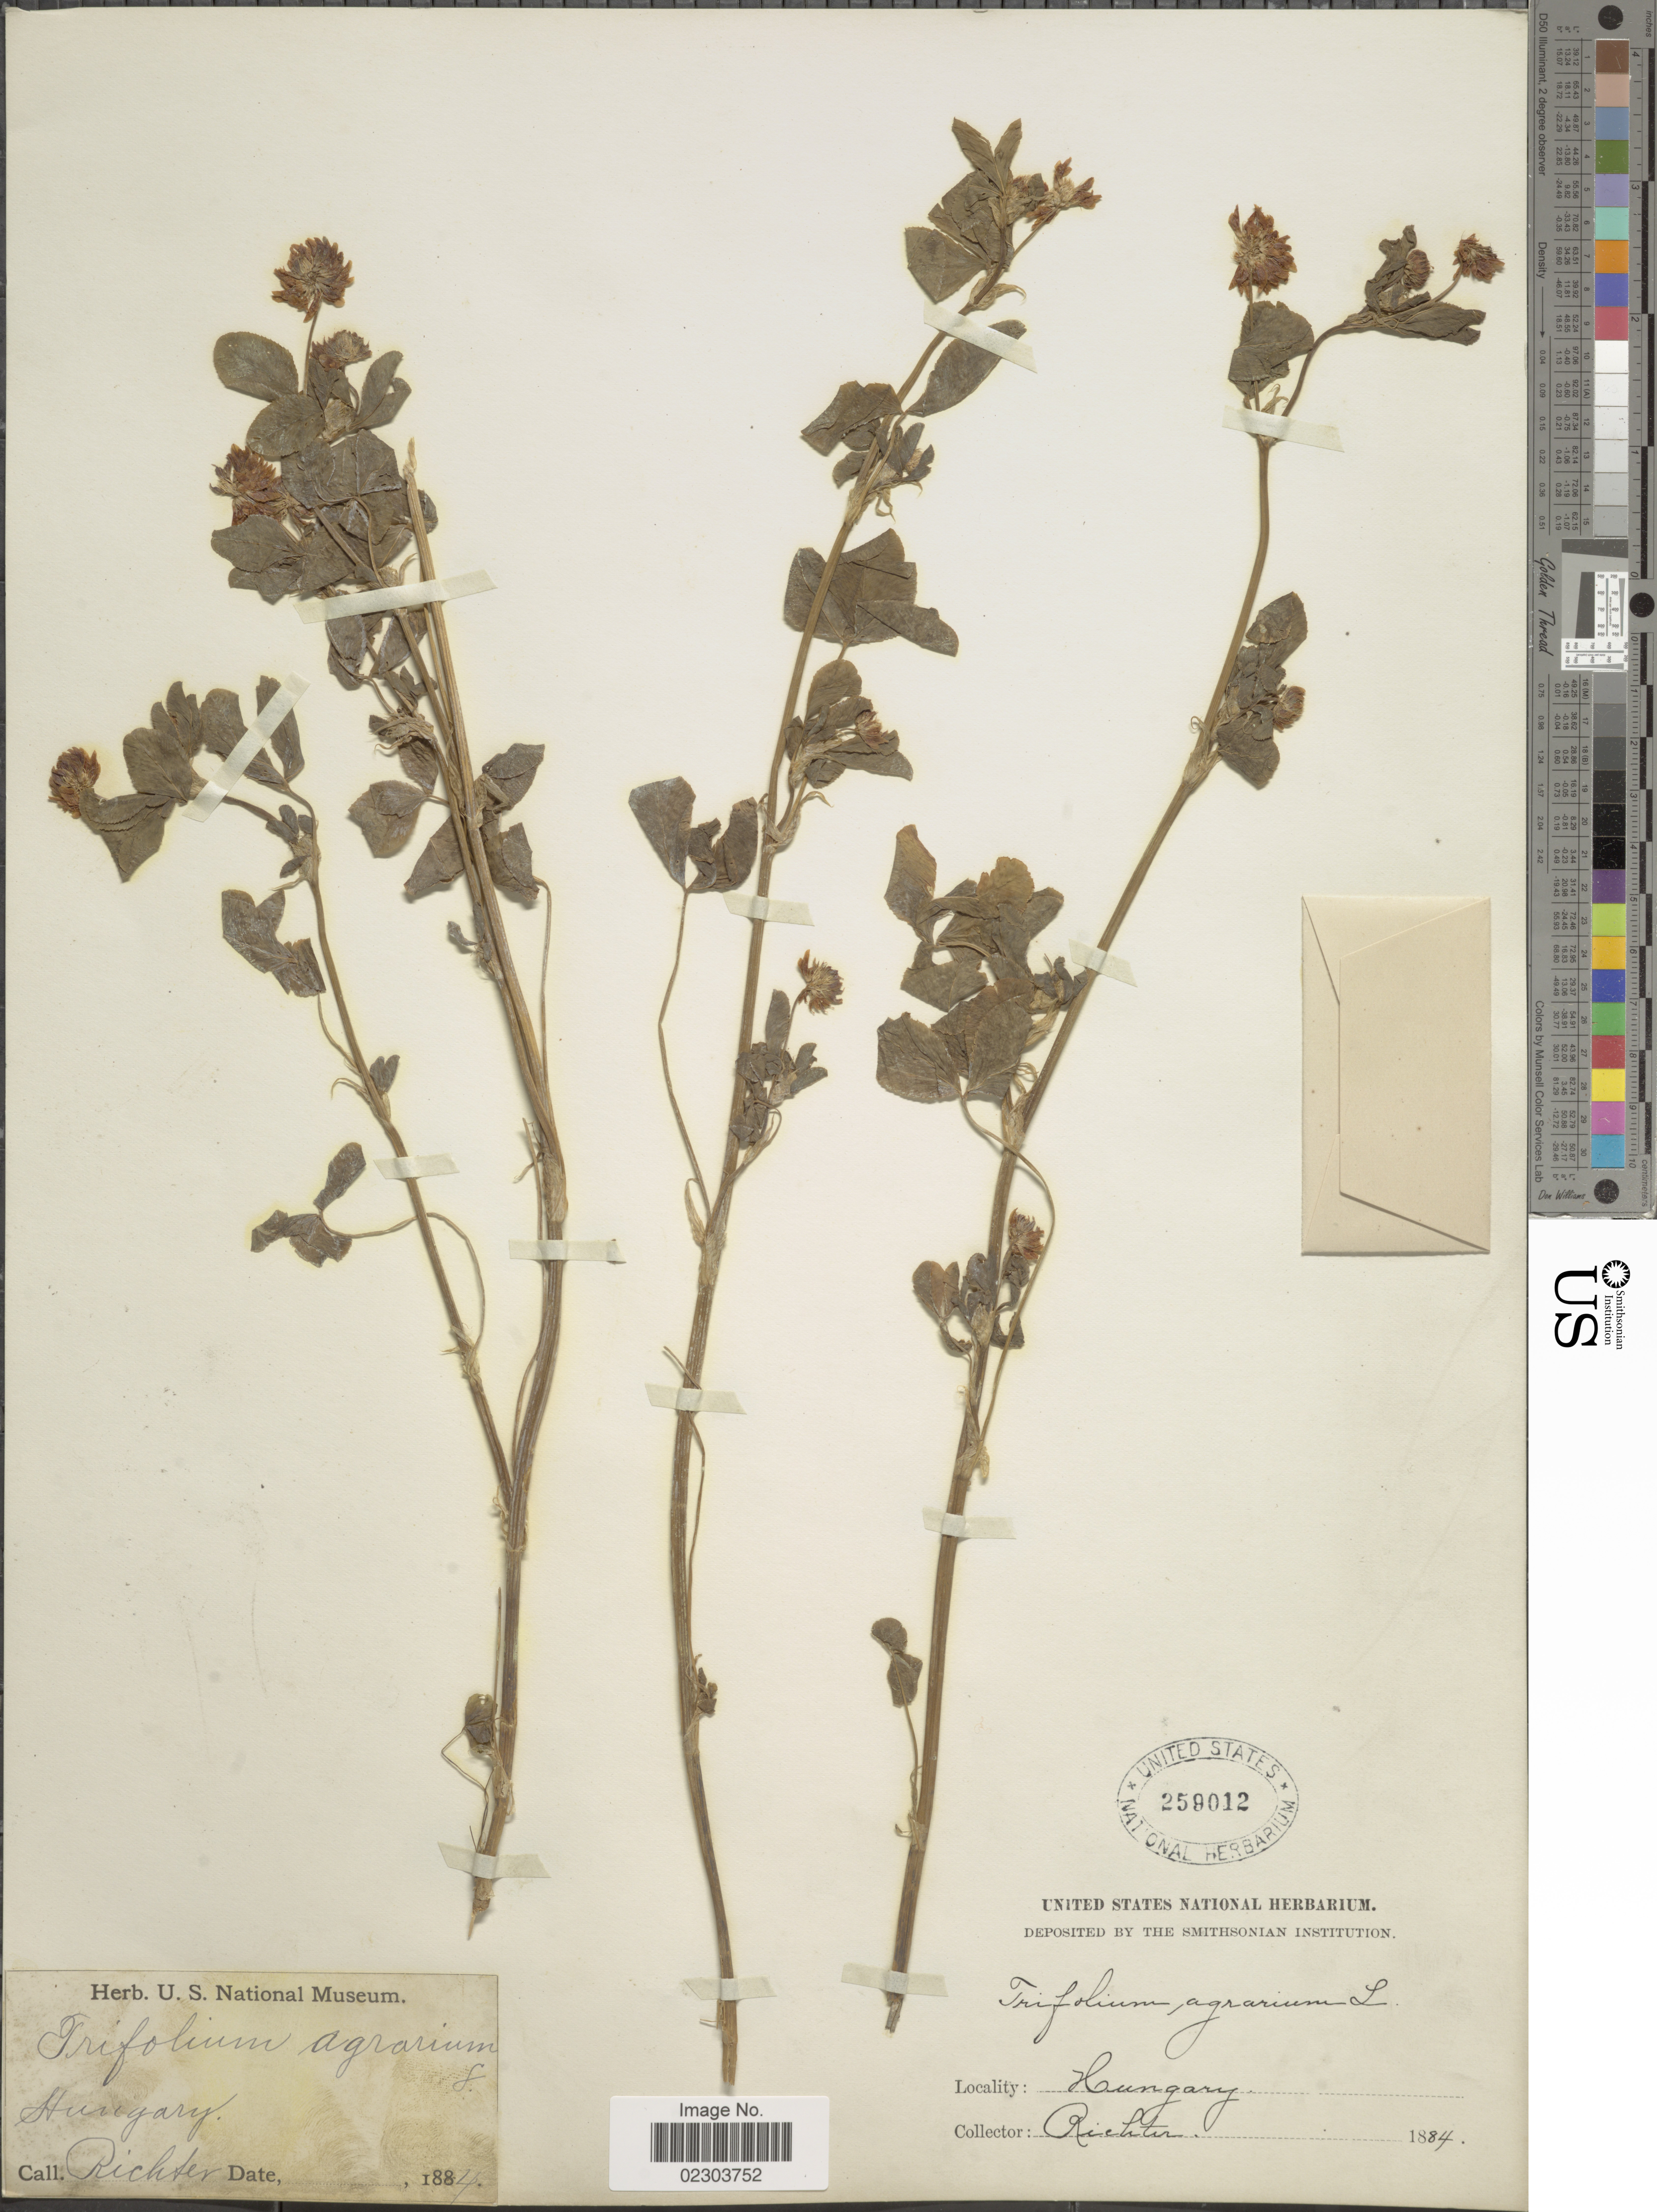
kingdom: Plantae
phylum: Tracheophyta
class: Magnoliopsida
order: Fabales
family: Fabaceae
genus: Trifolium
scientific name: Trifolium agrarium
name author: L.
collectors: -- Richter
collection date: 1884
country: Hungary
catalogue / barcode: US 259012